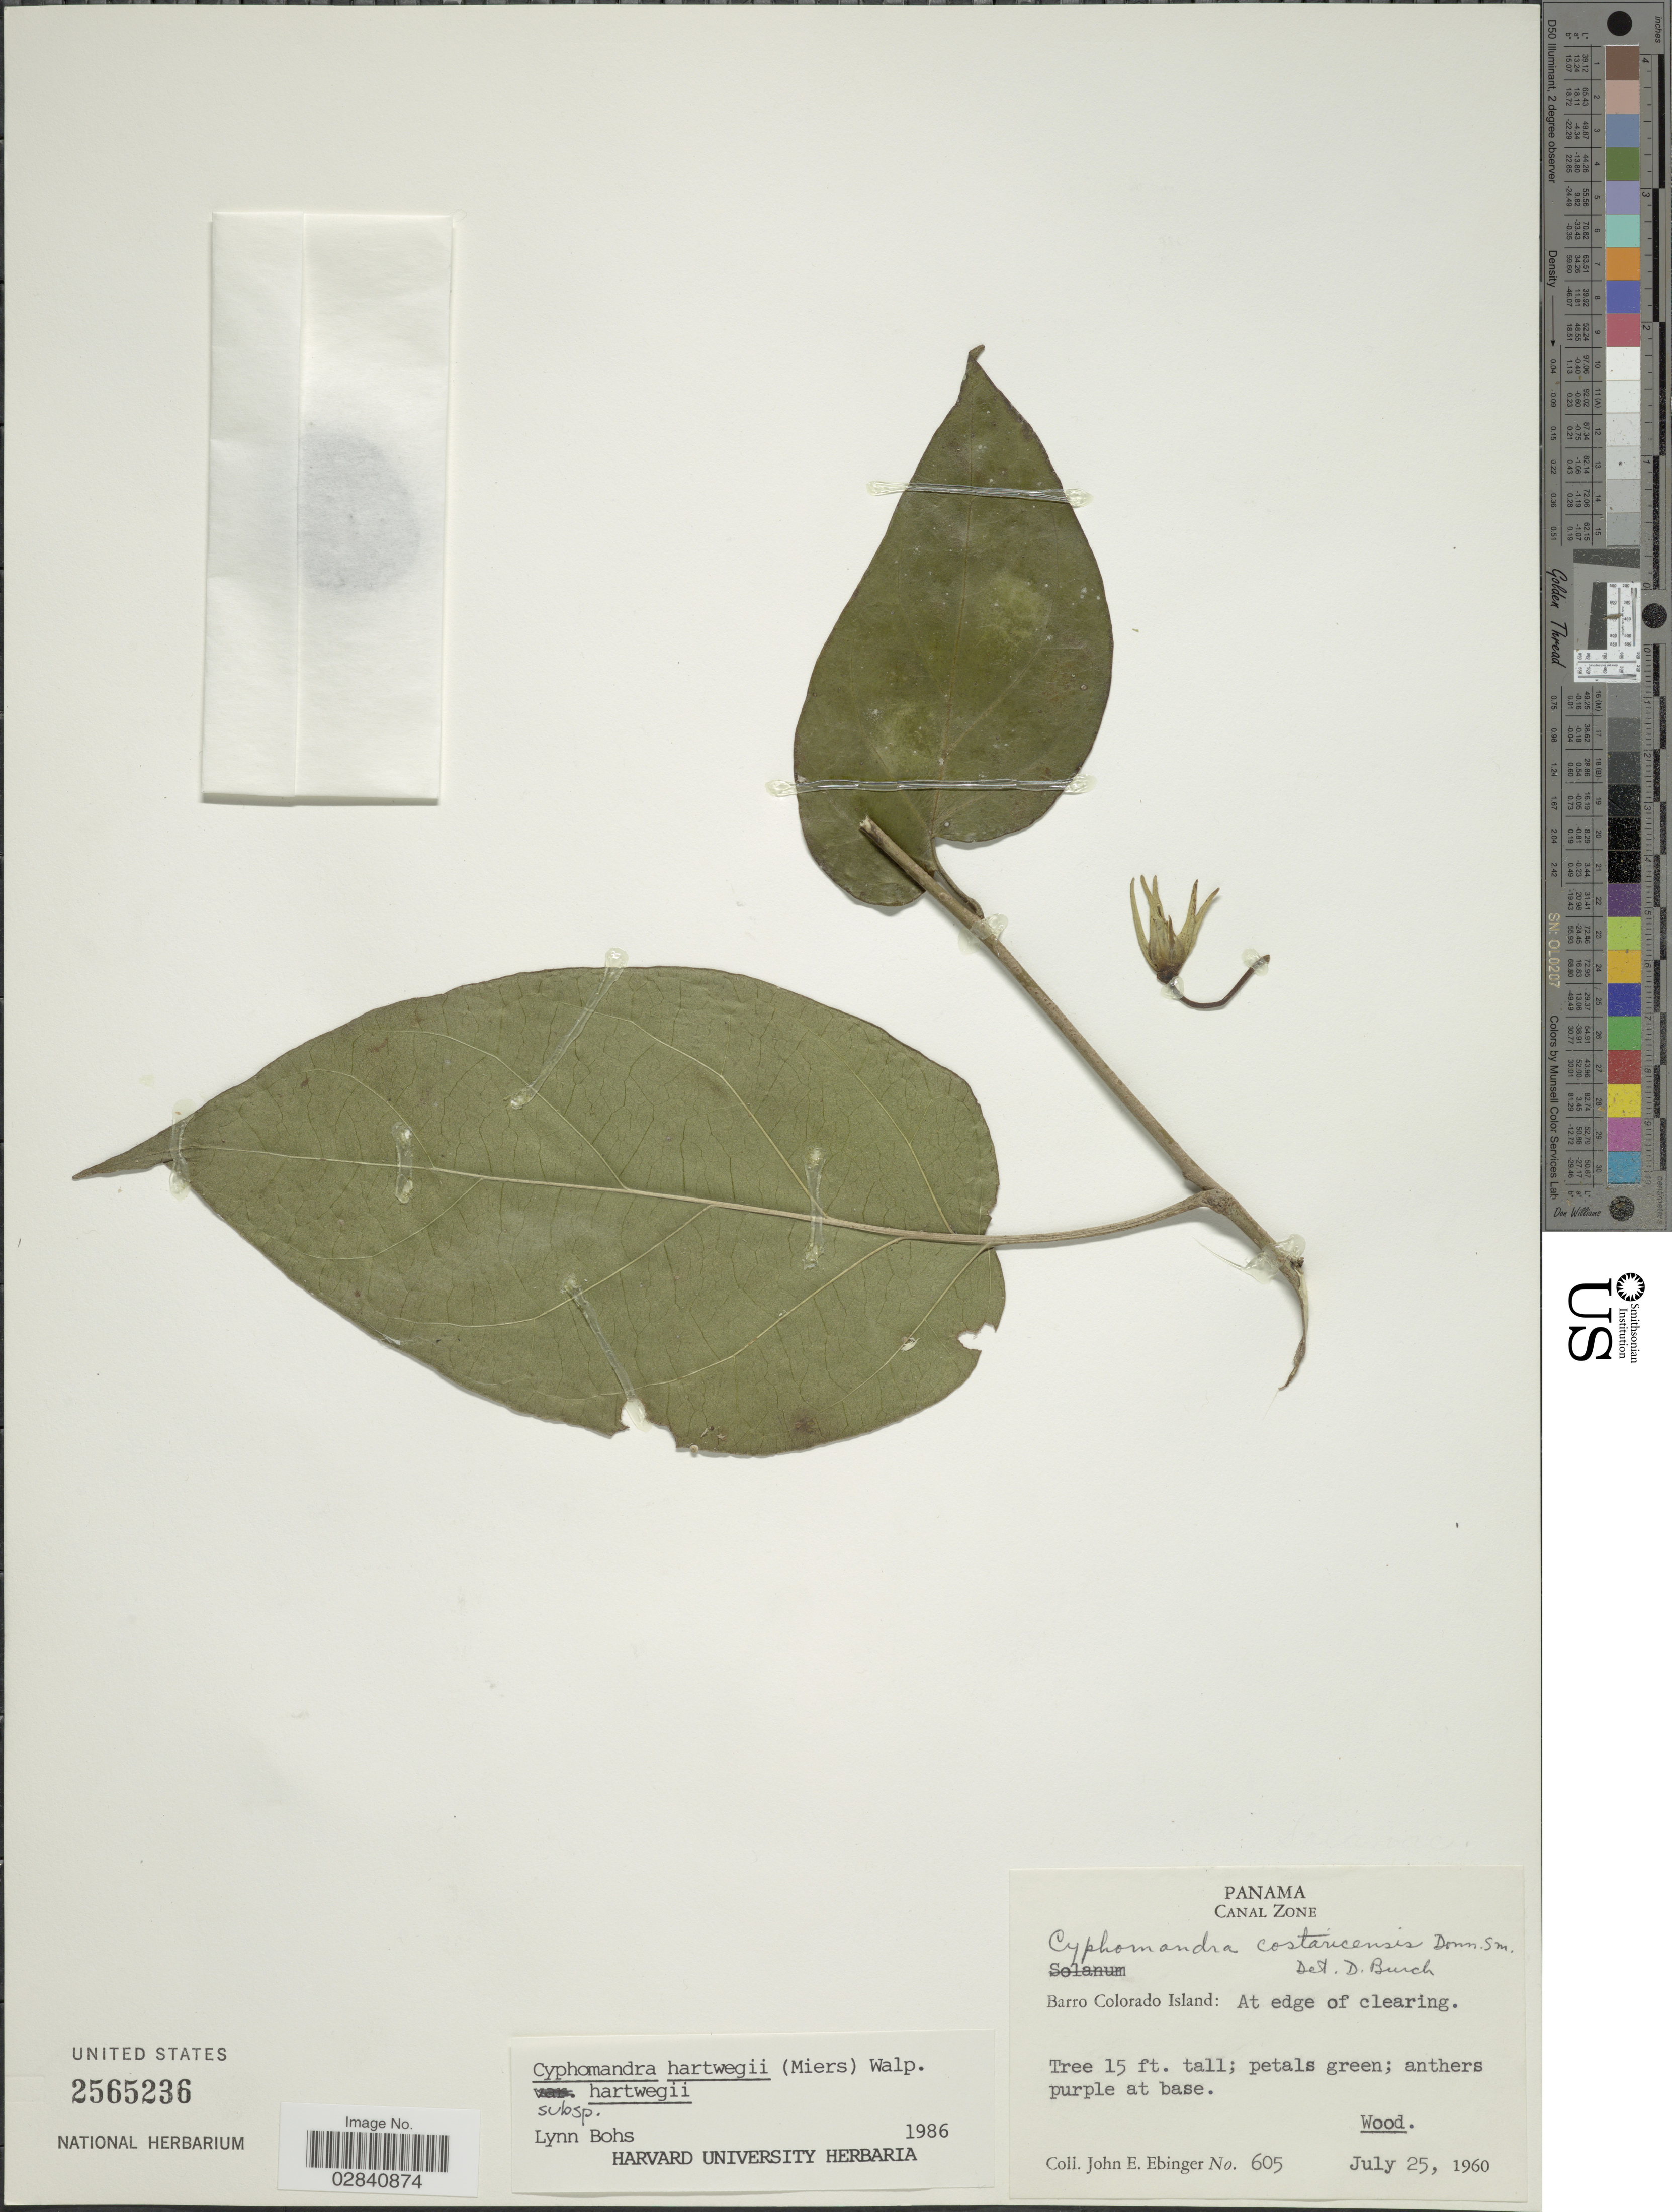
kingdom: Plantae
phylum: Tracheophyta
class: Magnoliopsida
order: Solanales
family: Solanaceae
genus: Cyphomandra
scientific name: Cyphomandra hartwegii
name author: (Miers) Sendtn. ex Walp.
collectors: J. Ebinger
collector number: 605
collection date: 1960-07-25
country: Panama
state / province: Panamá Oeste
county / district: Canal Zone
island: Barro Colorado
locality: Canal Zone. Barro Colorado Island: At edge of clearing.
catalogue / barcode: US 2565236